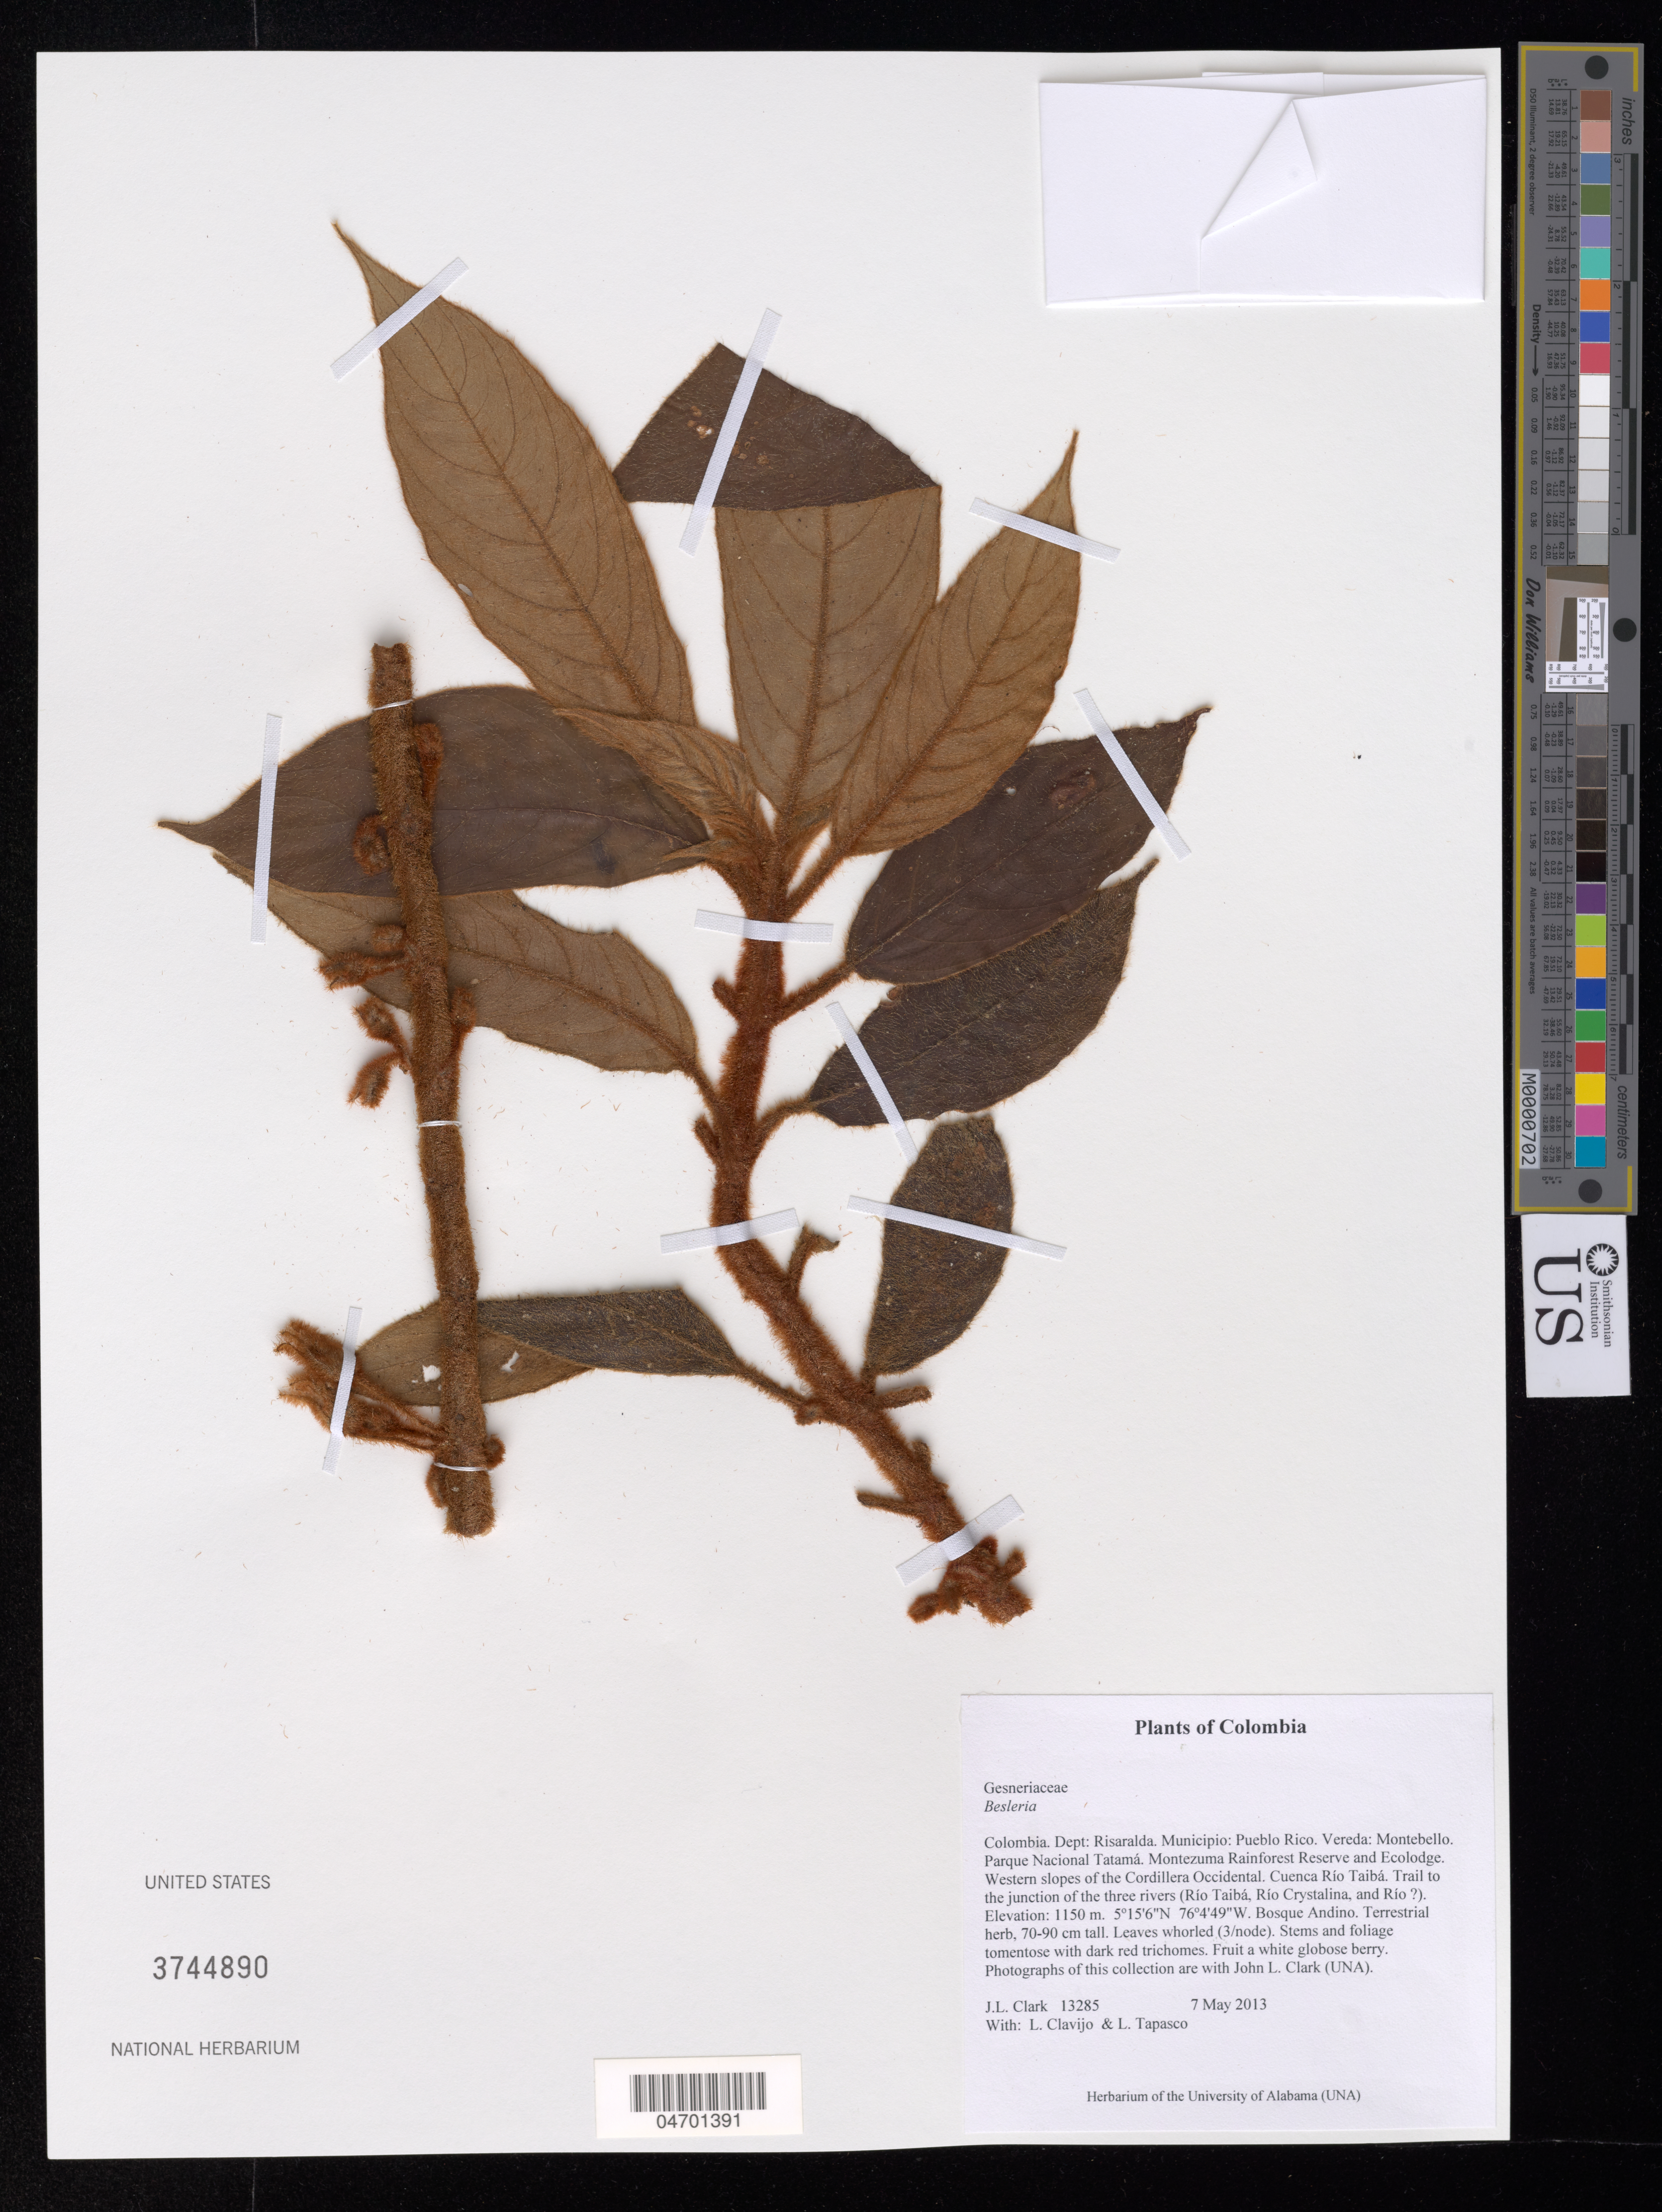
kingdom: Plantae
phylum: Tracheophyta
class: Magnoliopsida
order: Lamiales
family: Gesneriaceae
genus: Besleria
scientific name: Besleria sp.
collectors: J. L. Clark, L. Clavijo & D. Olstein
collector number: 13285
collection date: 2013-05-07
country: Colombia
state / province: Risaralda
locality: Dept: Risaralda. Municipio: Pueblo Rico. Vereda: Montebello. Parque Nacional Tatamá. Montezuma Rainforest Reserve and Ecolodge. Western slopes of the Cordillera Occidental. Cuenca Río Taiba. Trail to the junction of the three rivers (Río Taibá, Río Crystalina, and Río ?).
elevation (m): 1150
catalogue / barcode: US 3744890